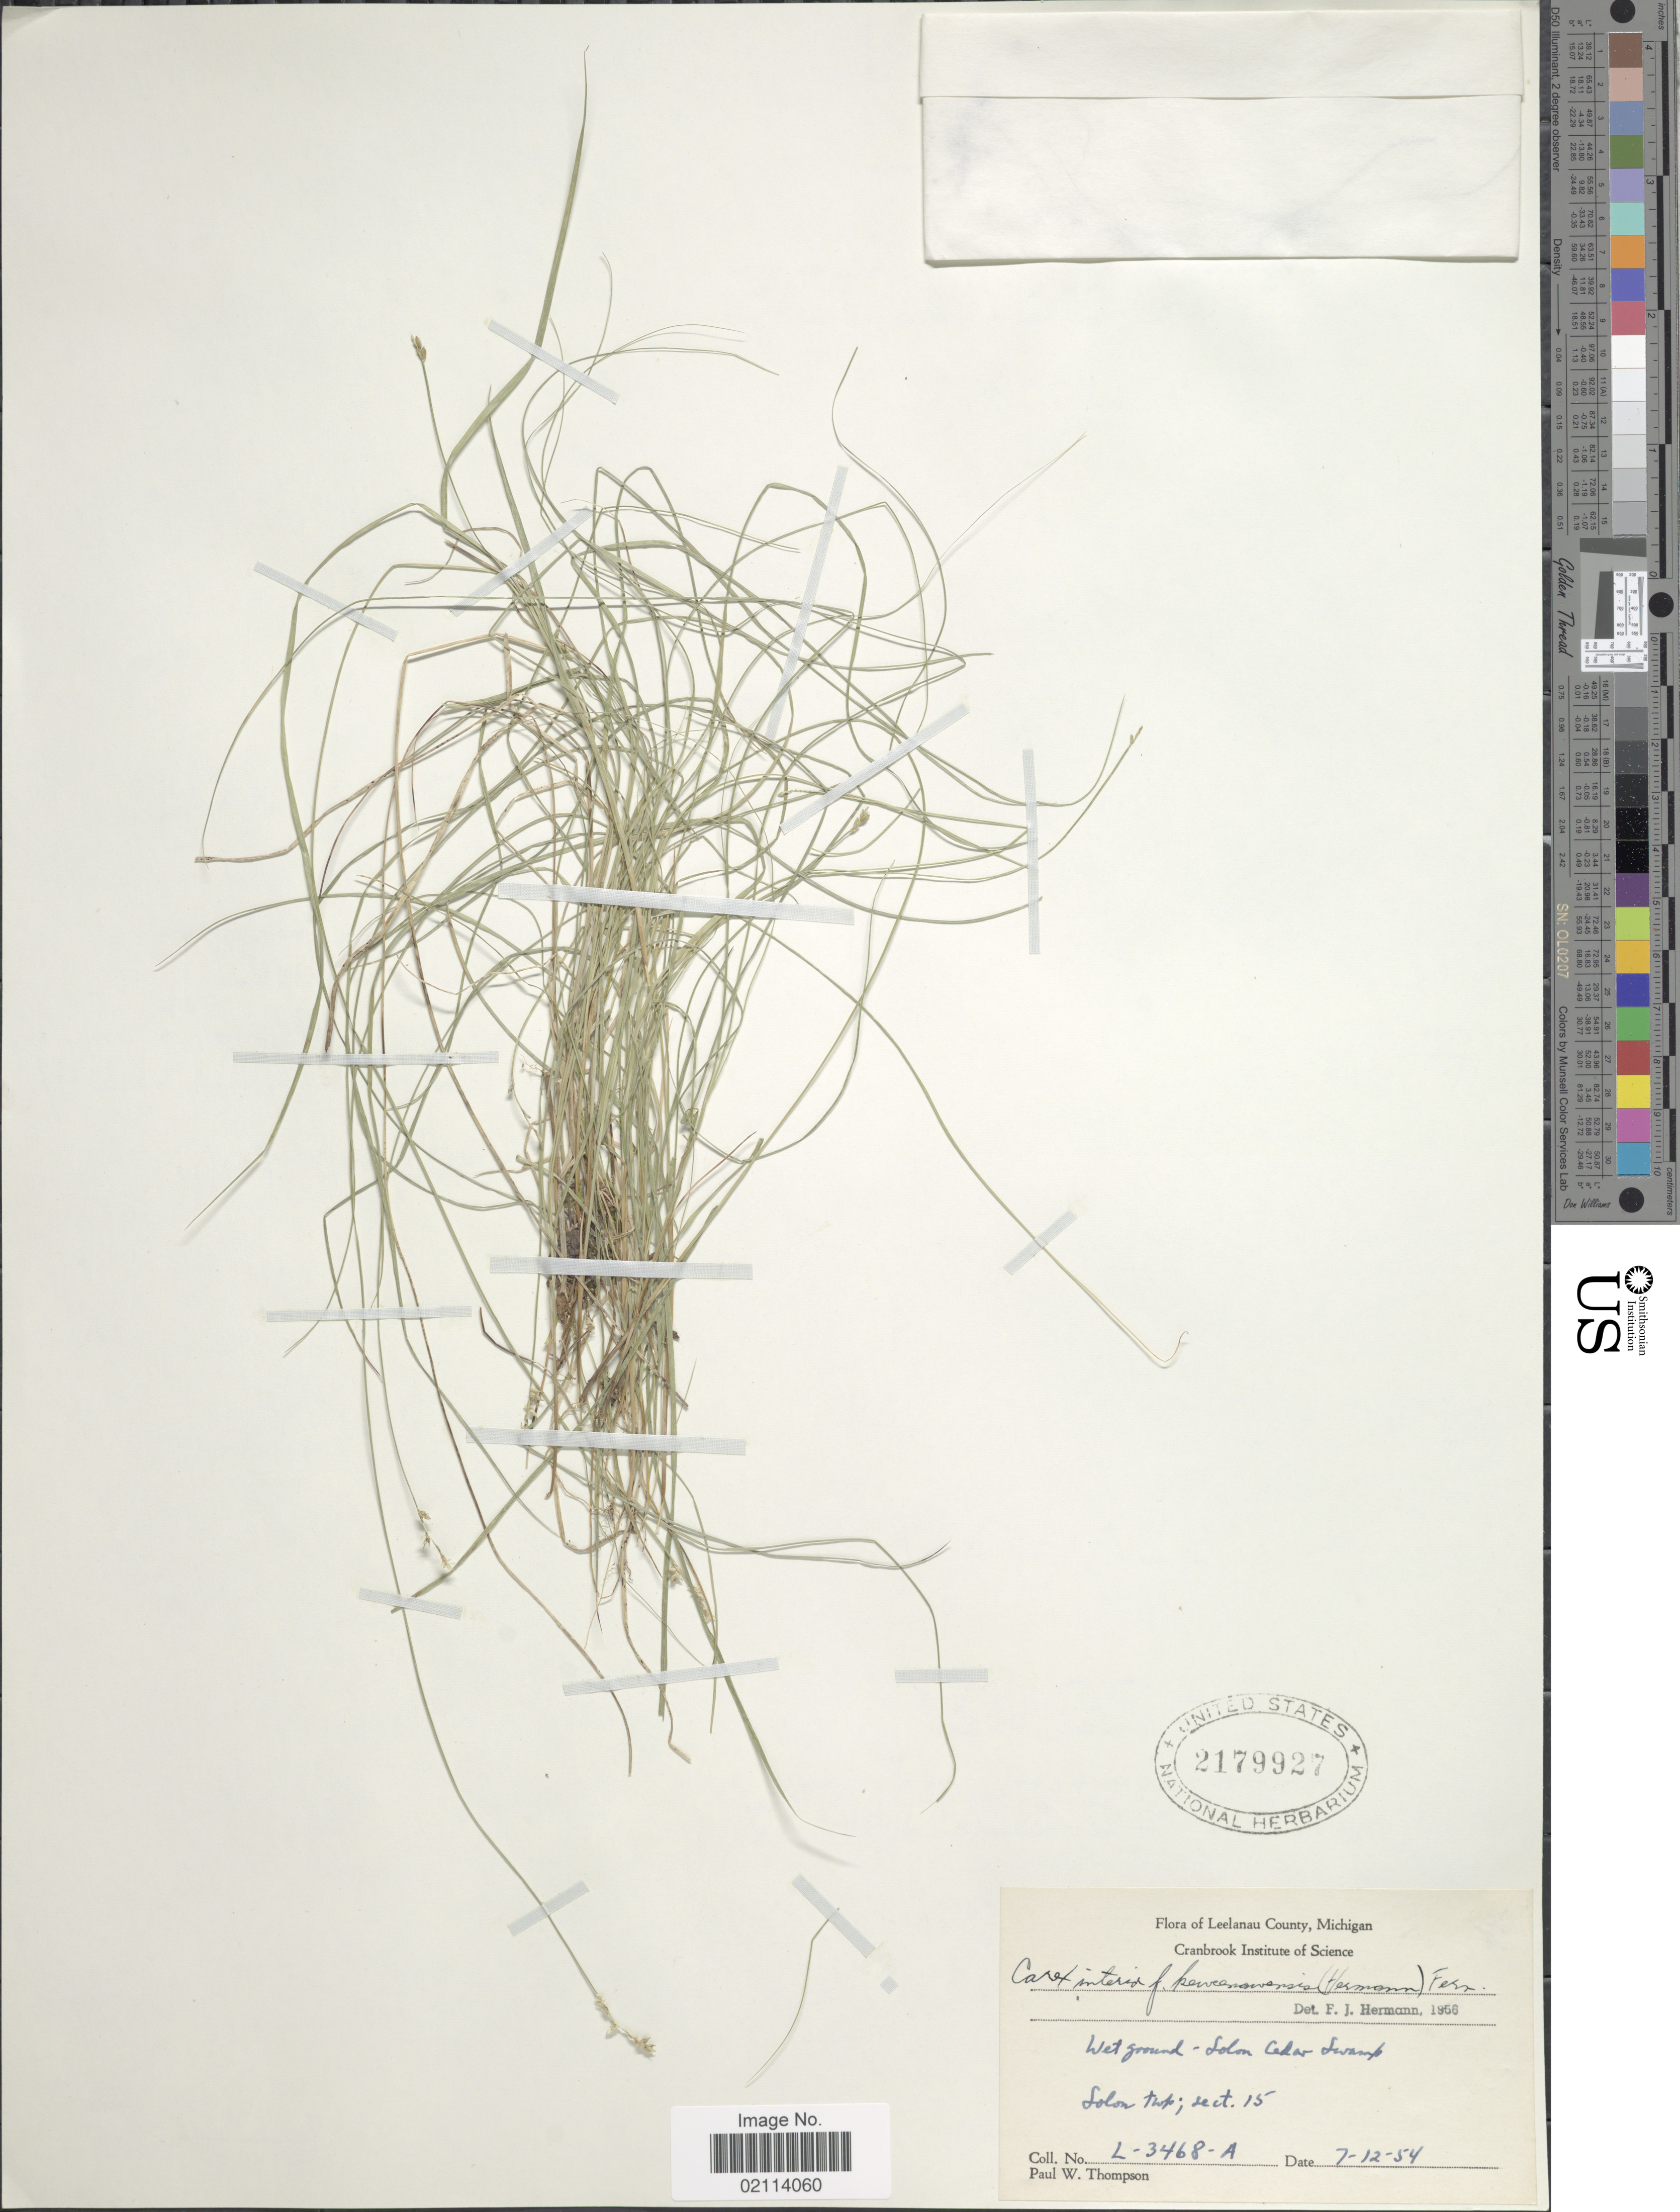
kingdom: Plantae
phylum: Tracheophyta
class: Liliopsida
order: Poales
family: Cyperaceae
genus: Carex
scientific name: Carex interior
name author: L.H. Bailey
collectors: P. Thompson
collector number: L-3468-A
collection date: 1954-07-12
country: United States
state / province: Michigan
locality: Leelanau County, wet ground-Solom Cedar Swamp, Solon twp; sect. 15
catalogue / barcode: US 2179927